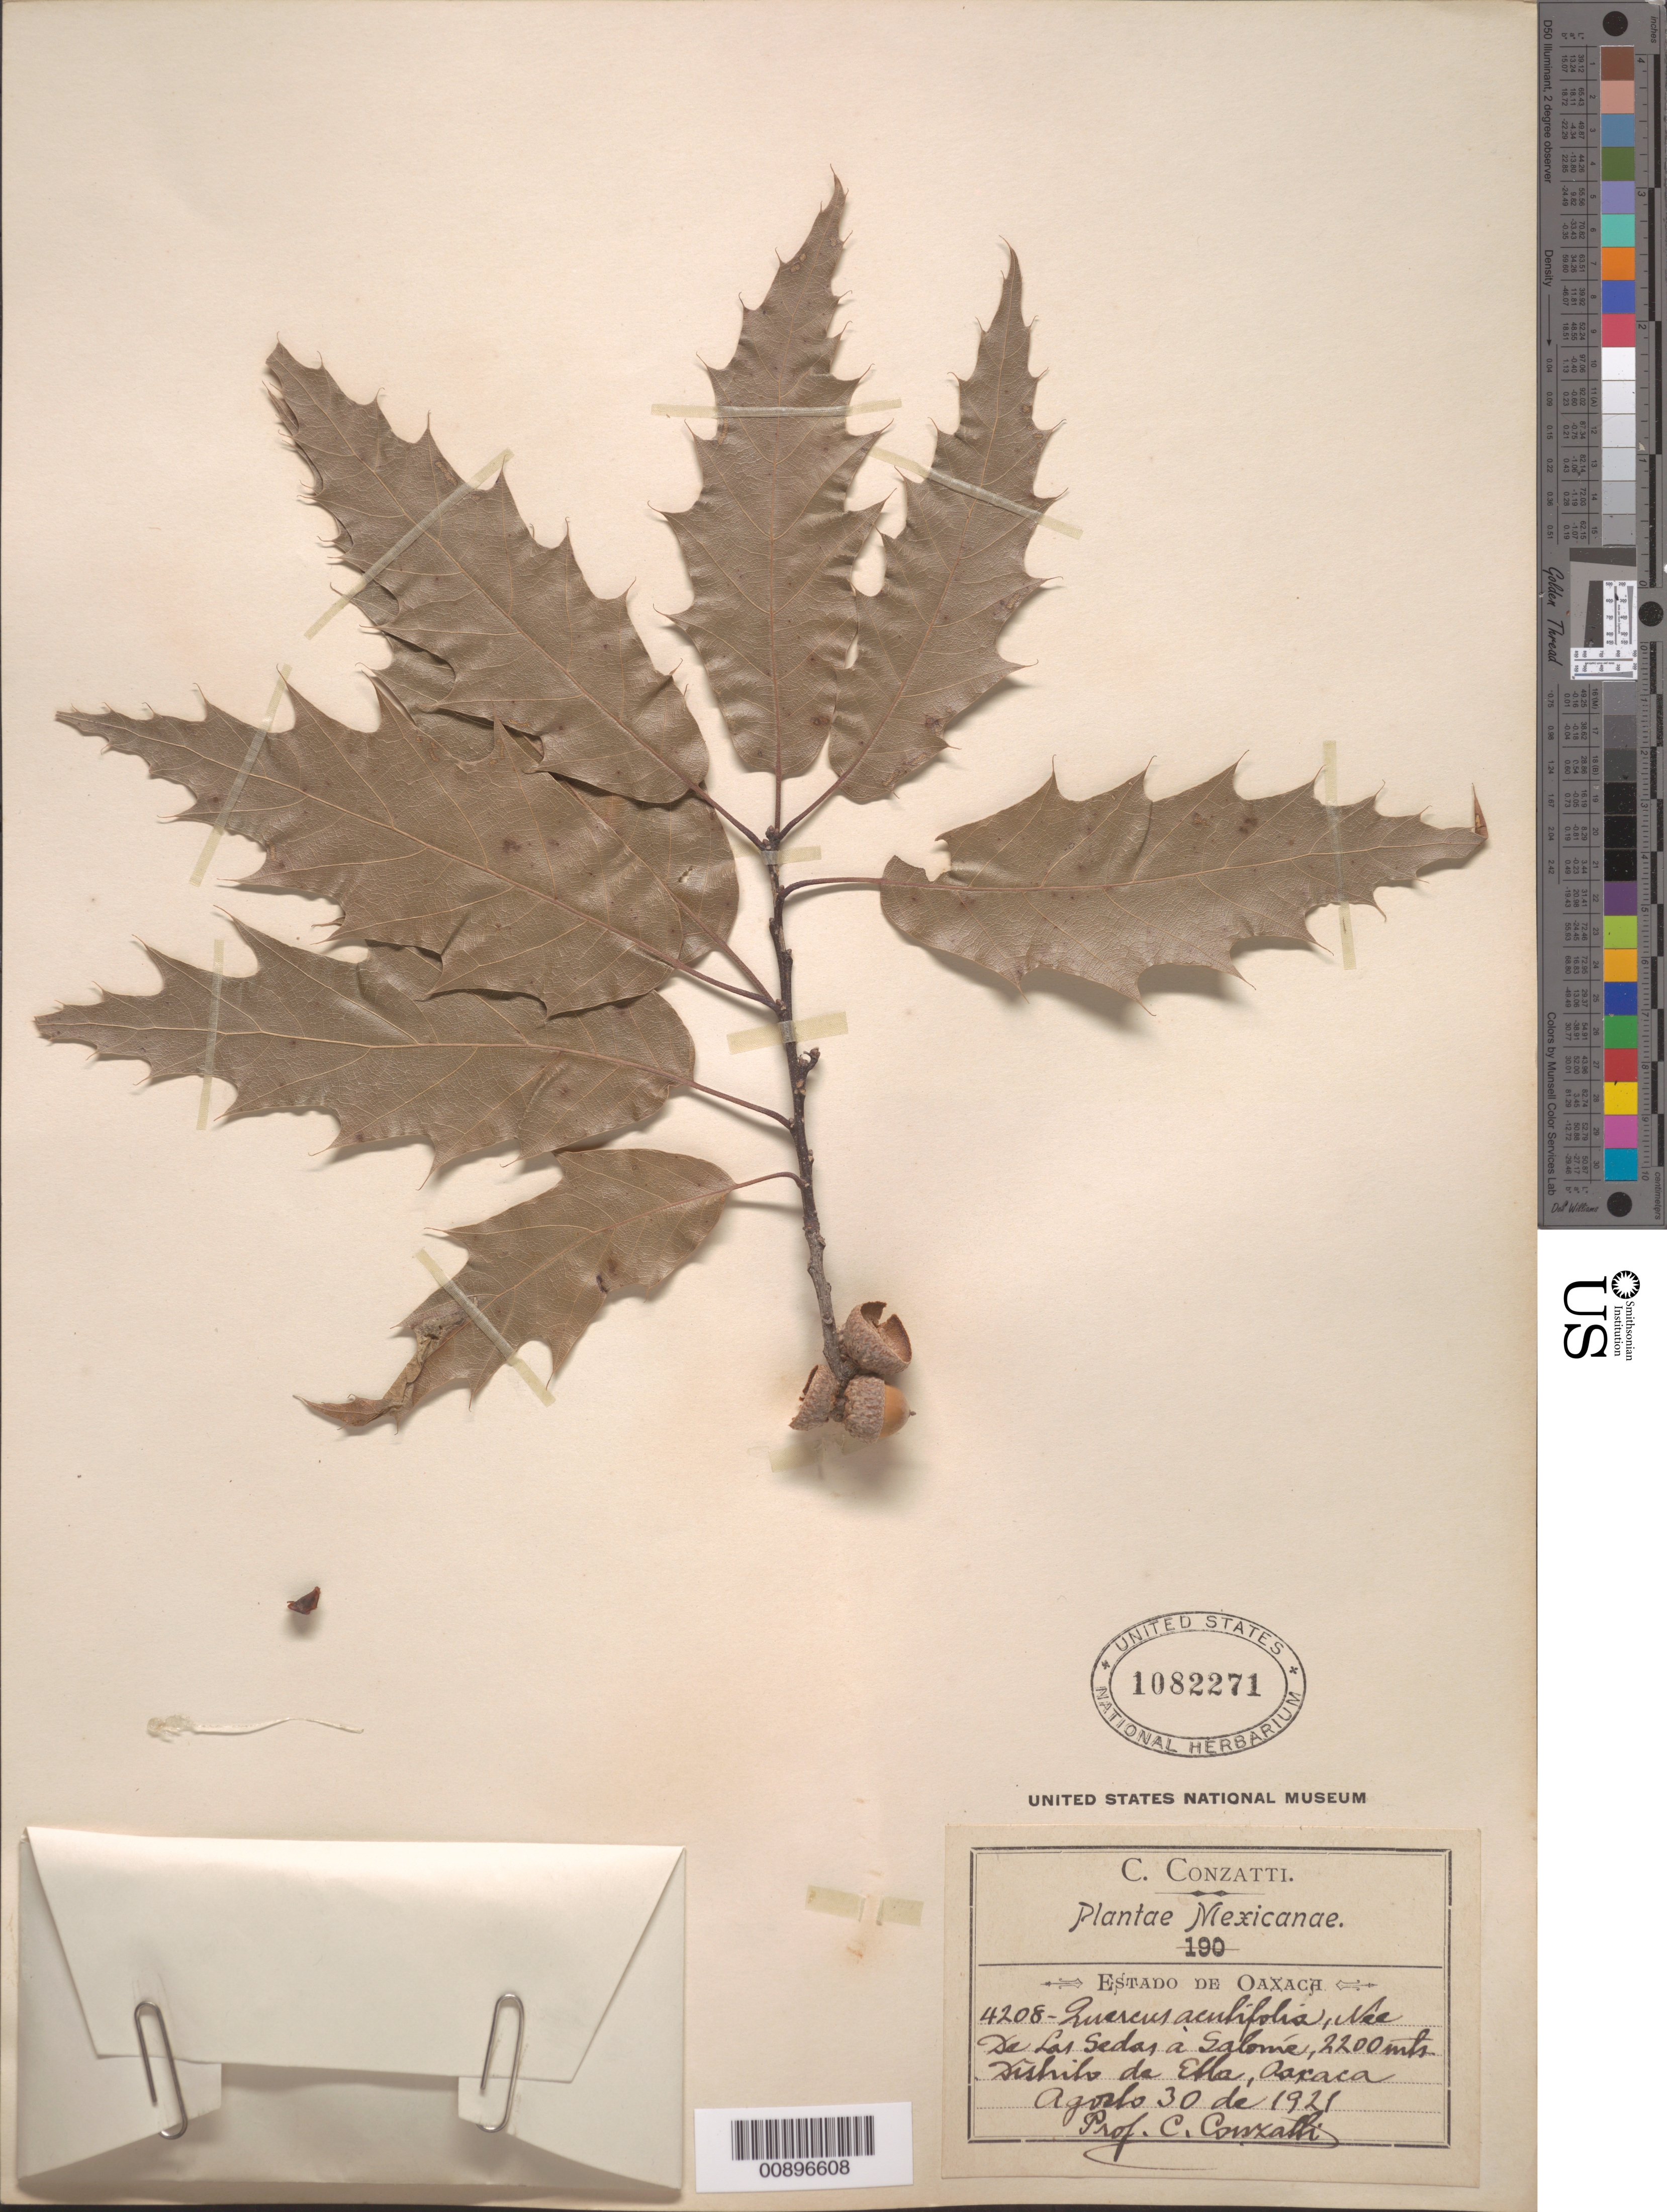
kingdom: Plantae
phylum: Tracheophyta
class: Magnoliopsida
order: Fagales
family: Fagaceae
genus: Quercus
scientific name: Quercus acutifolia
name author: Née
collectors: C. Conzatti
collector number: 4208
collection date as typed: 30 Aug 1921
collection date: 1921-08-30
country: Mexico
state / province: Oaxaca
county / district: Etla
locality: De Las Sedas a Salomé, Distrito de Etla, Oaxaca.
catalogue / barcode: US 1082271